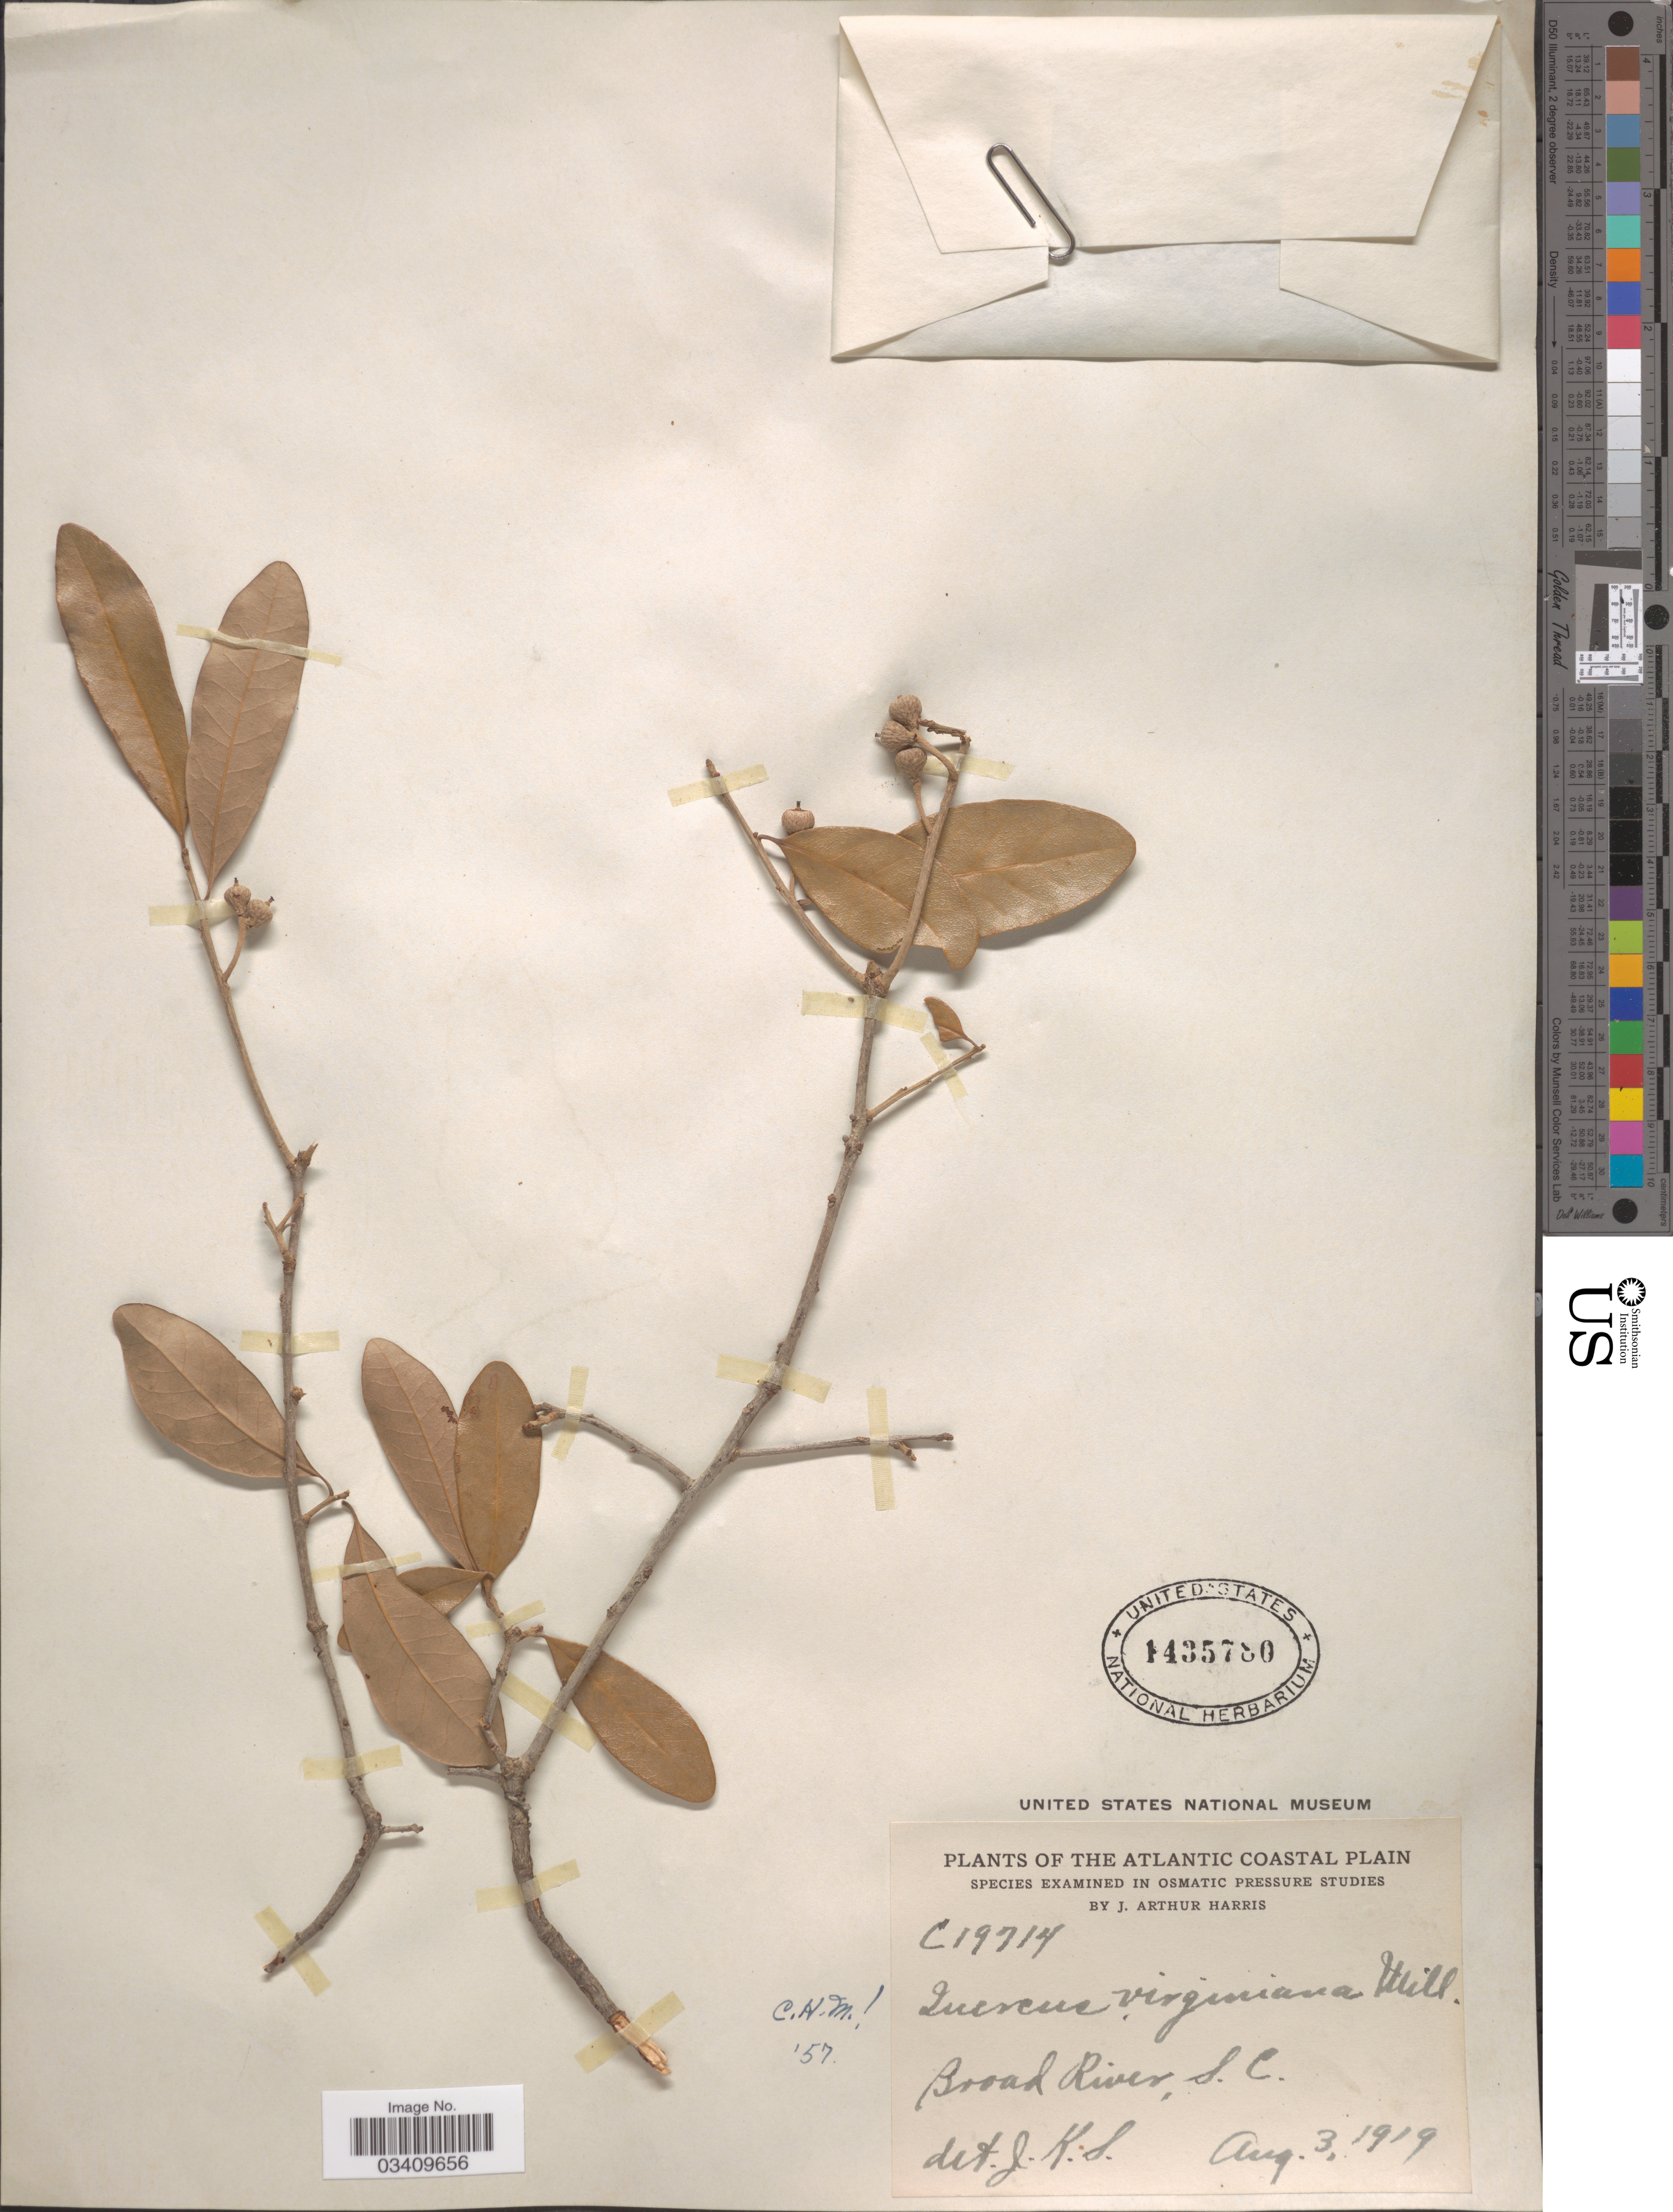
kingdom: Plantae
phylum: Tracheophyta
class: Magnoliopsida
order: Fagales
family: Fagaceae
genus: Quercus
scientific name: Quercus virginiana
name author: Mill.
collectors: J. A. Harris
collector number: C19714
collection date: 1919-08-03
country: United States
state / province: South Carolina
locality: The Atlantic Coastal Plain. Broad River.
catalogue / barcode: US 1435780